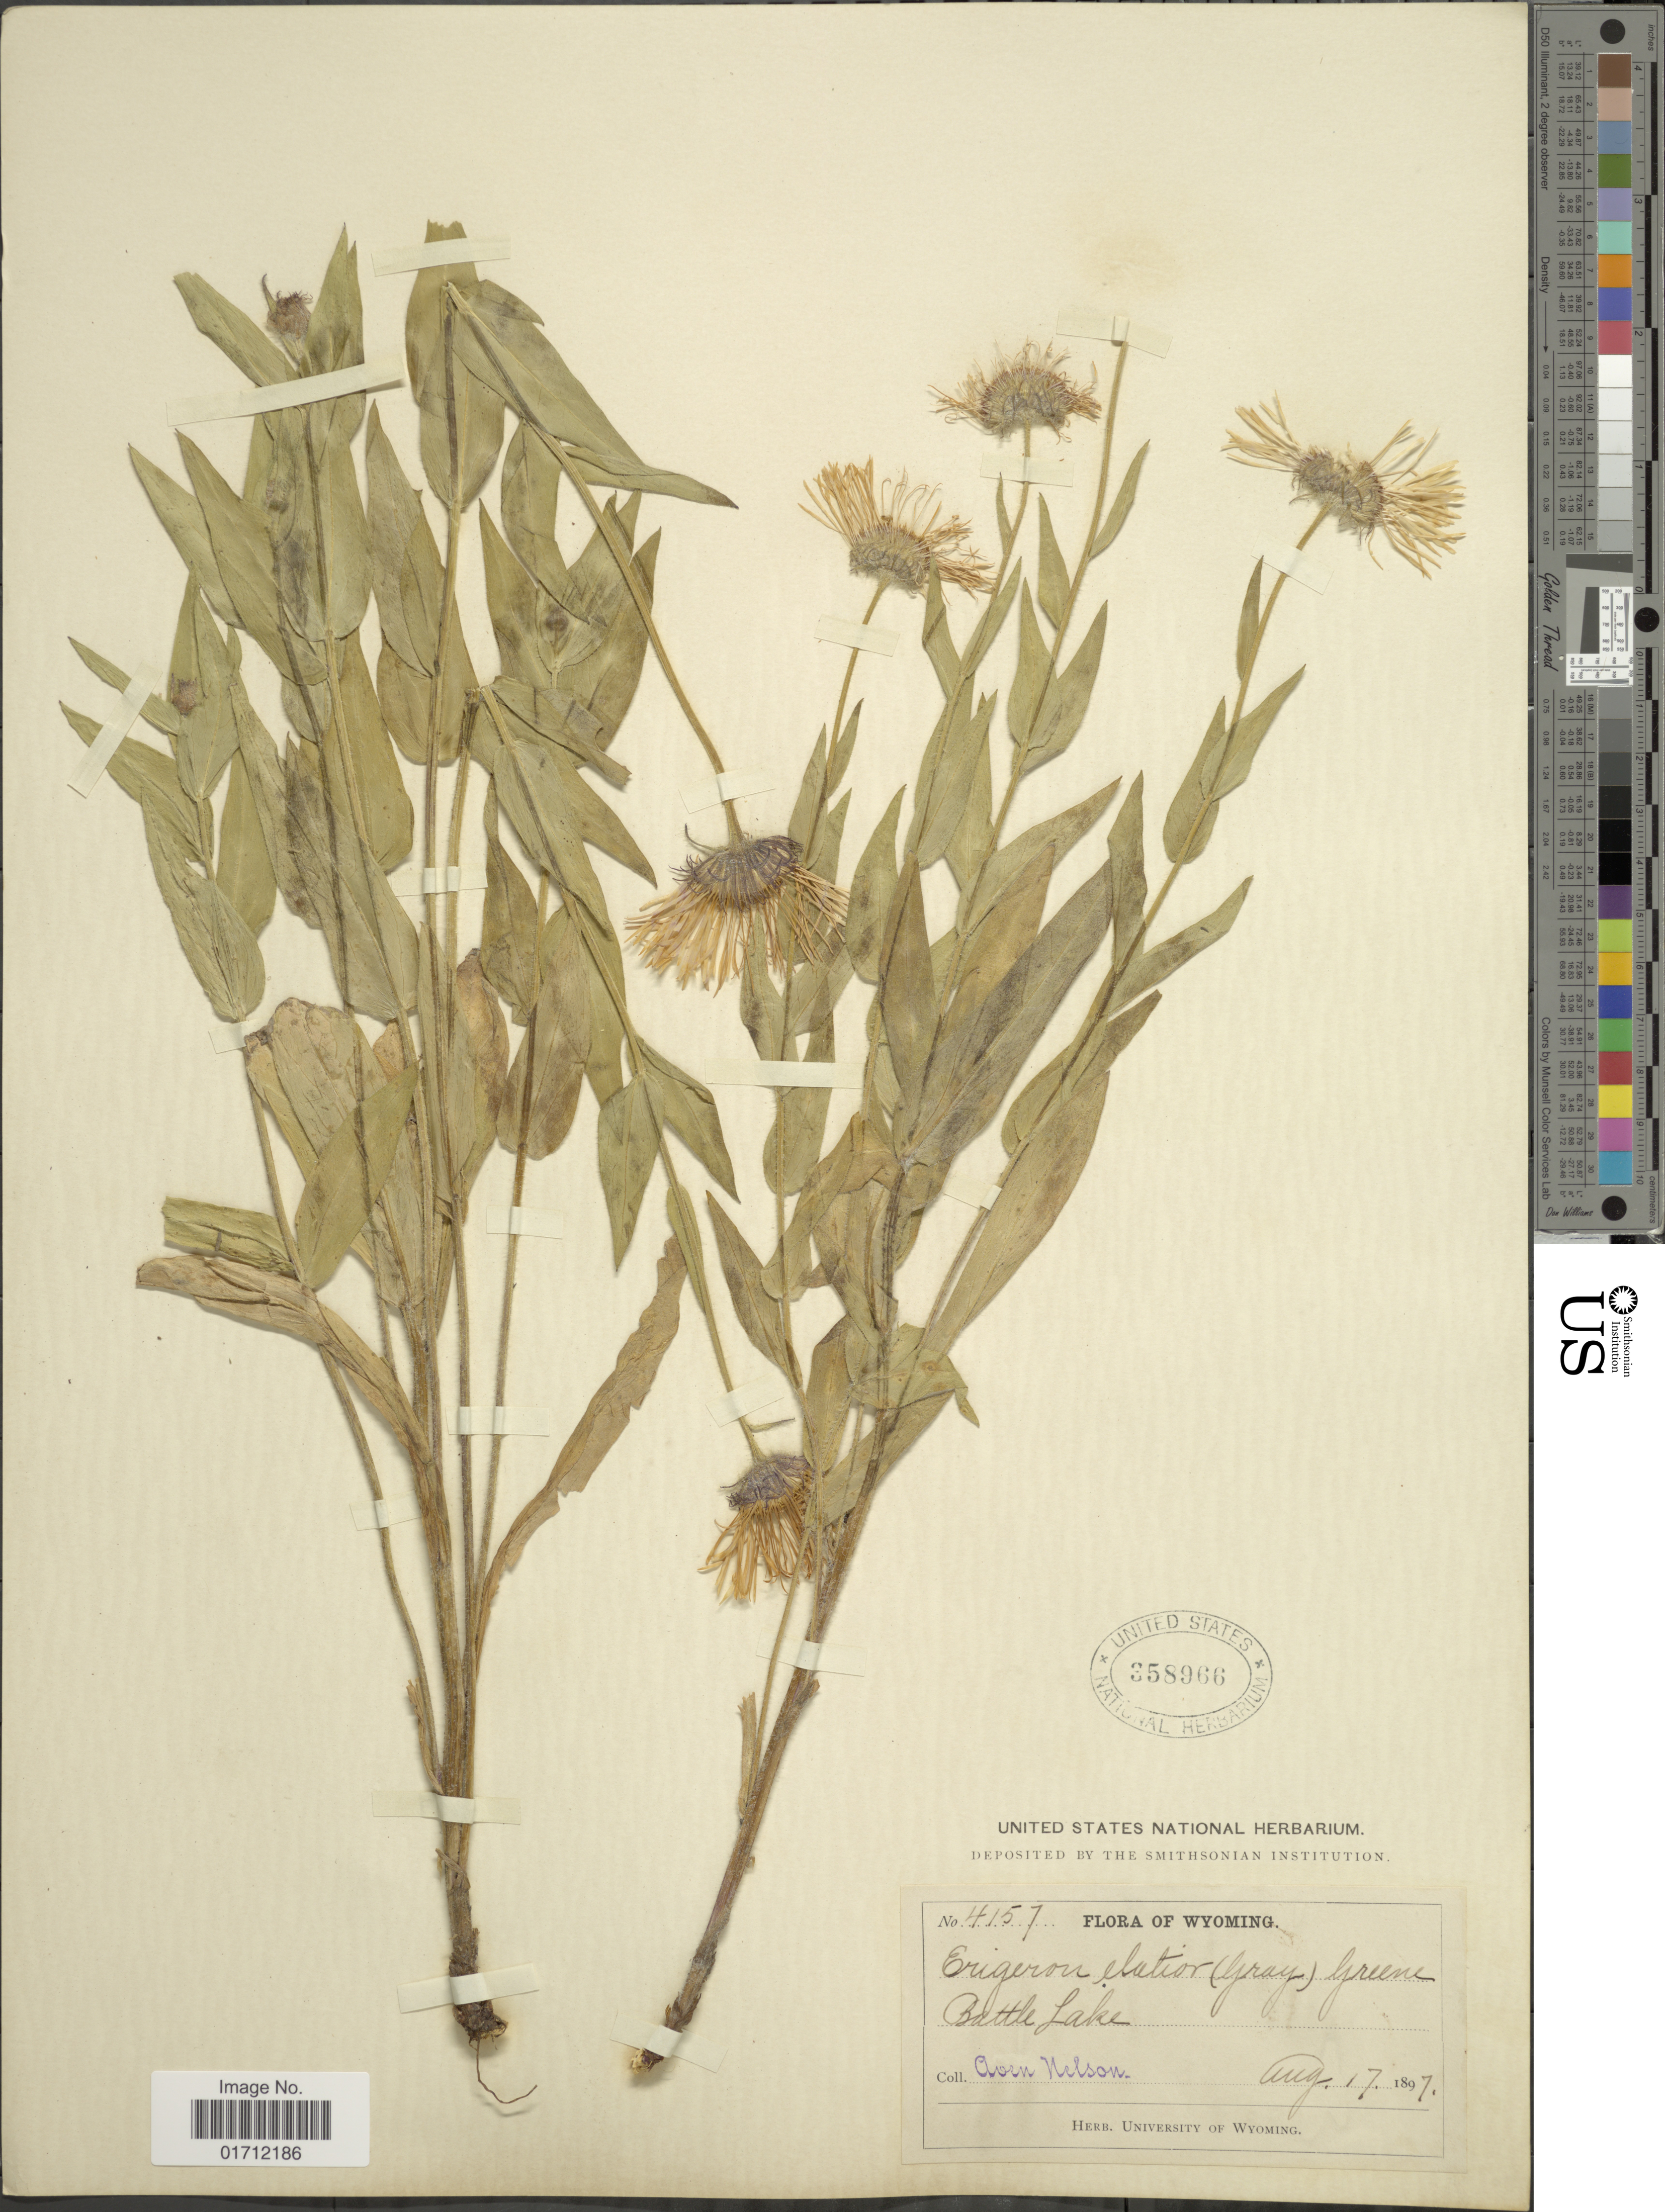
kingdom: Plantae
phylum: Tracheophyta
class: Magnoliopsida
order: Asterales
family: Asteraceae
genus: Erigeron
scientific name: Erigeron elatior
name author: (A. Gray) Greene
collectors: A. Nelson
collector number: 4157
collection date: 1897-08-17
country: United States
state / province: Wyoming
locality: Battle Lake.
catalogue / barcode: US 358966